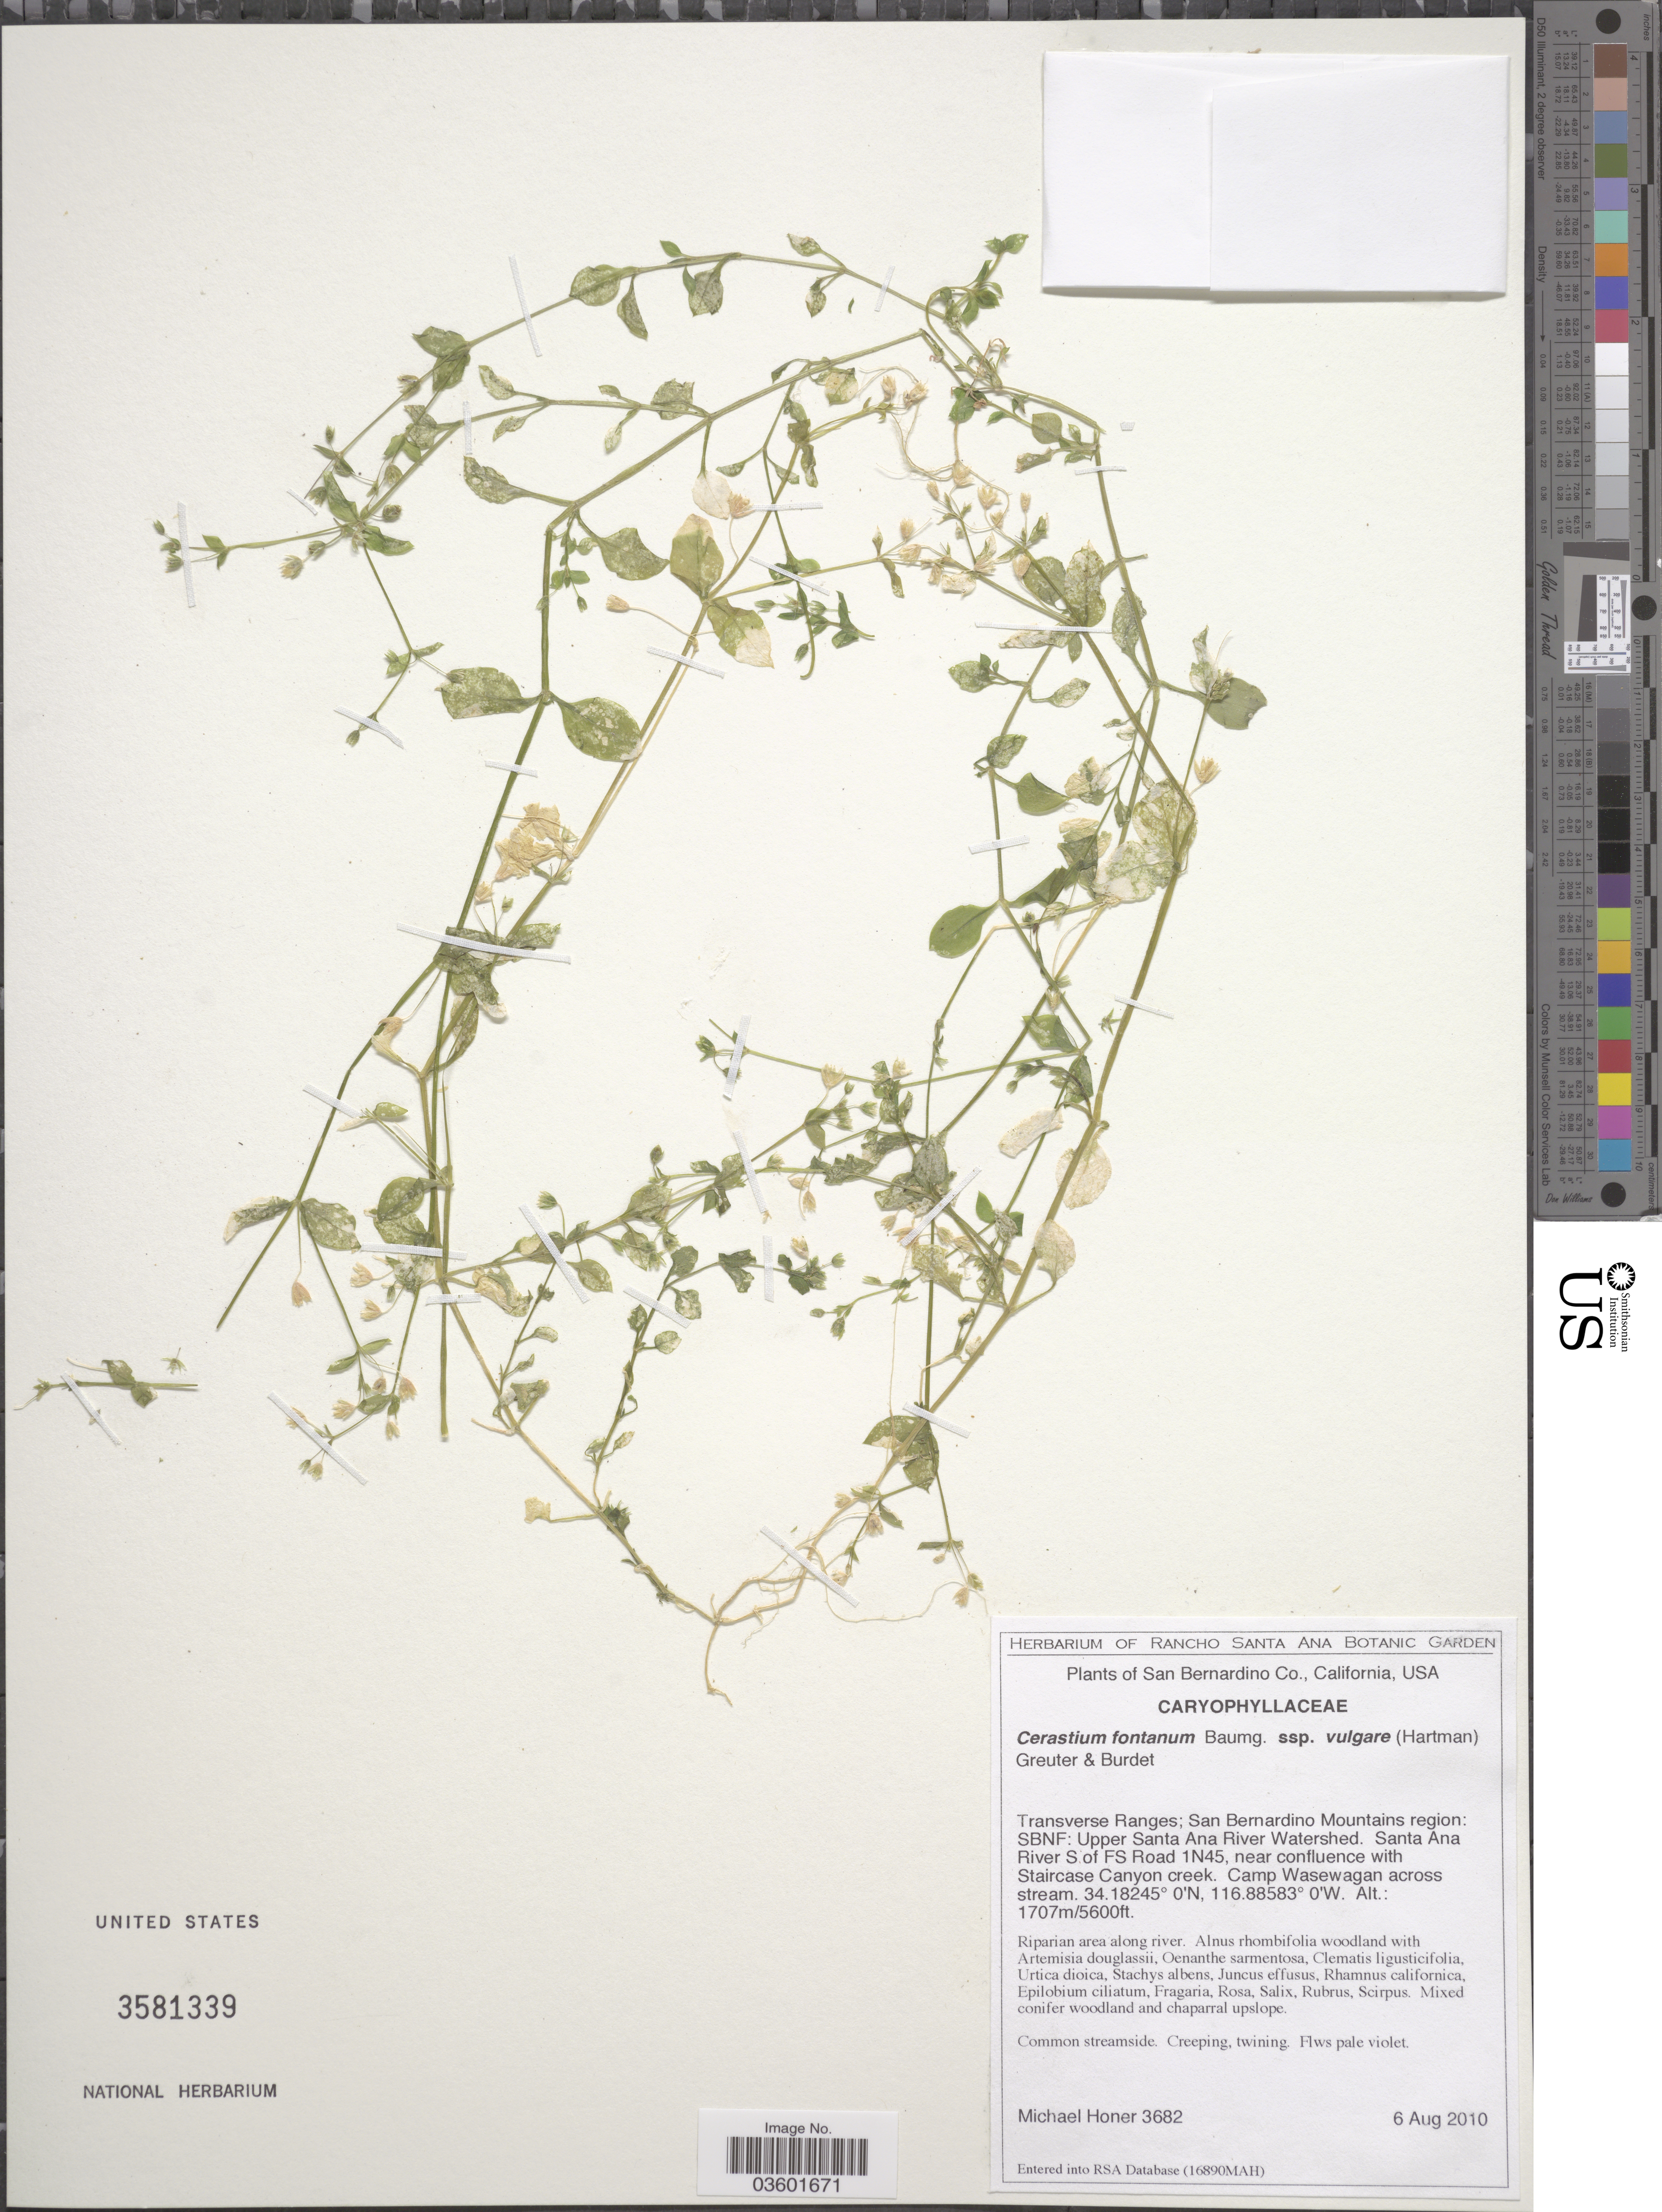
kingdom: Plantae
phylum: Tracheophyta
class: Magnoliopsida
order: Caryophyllales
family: Caryophyllaceae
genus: Cerastium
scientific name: Cerastium fontanum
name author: Baumg.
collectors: M. Höner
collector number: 3682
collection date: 2010-08-06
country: United States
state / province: California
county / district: San Bernardino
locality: San Bernardino Co. Transverse Ranges; San Bernardino Mountains region: SBNF: Upper Santa Ana River Watershed. Santa Ana River S of FS Road 1N45, near confluence with Staircase Canyon Creek. Camp Wasewagan across stream.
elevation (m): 1707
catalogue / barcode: US 3581339